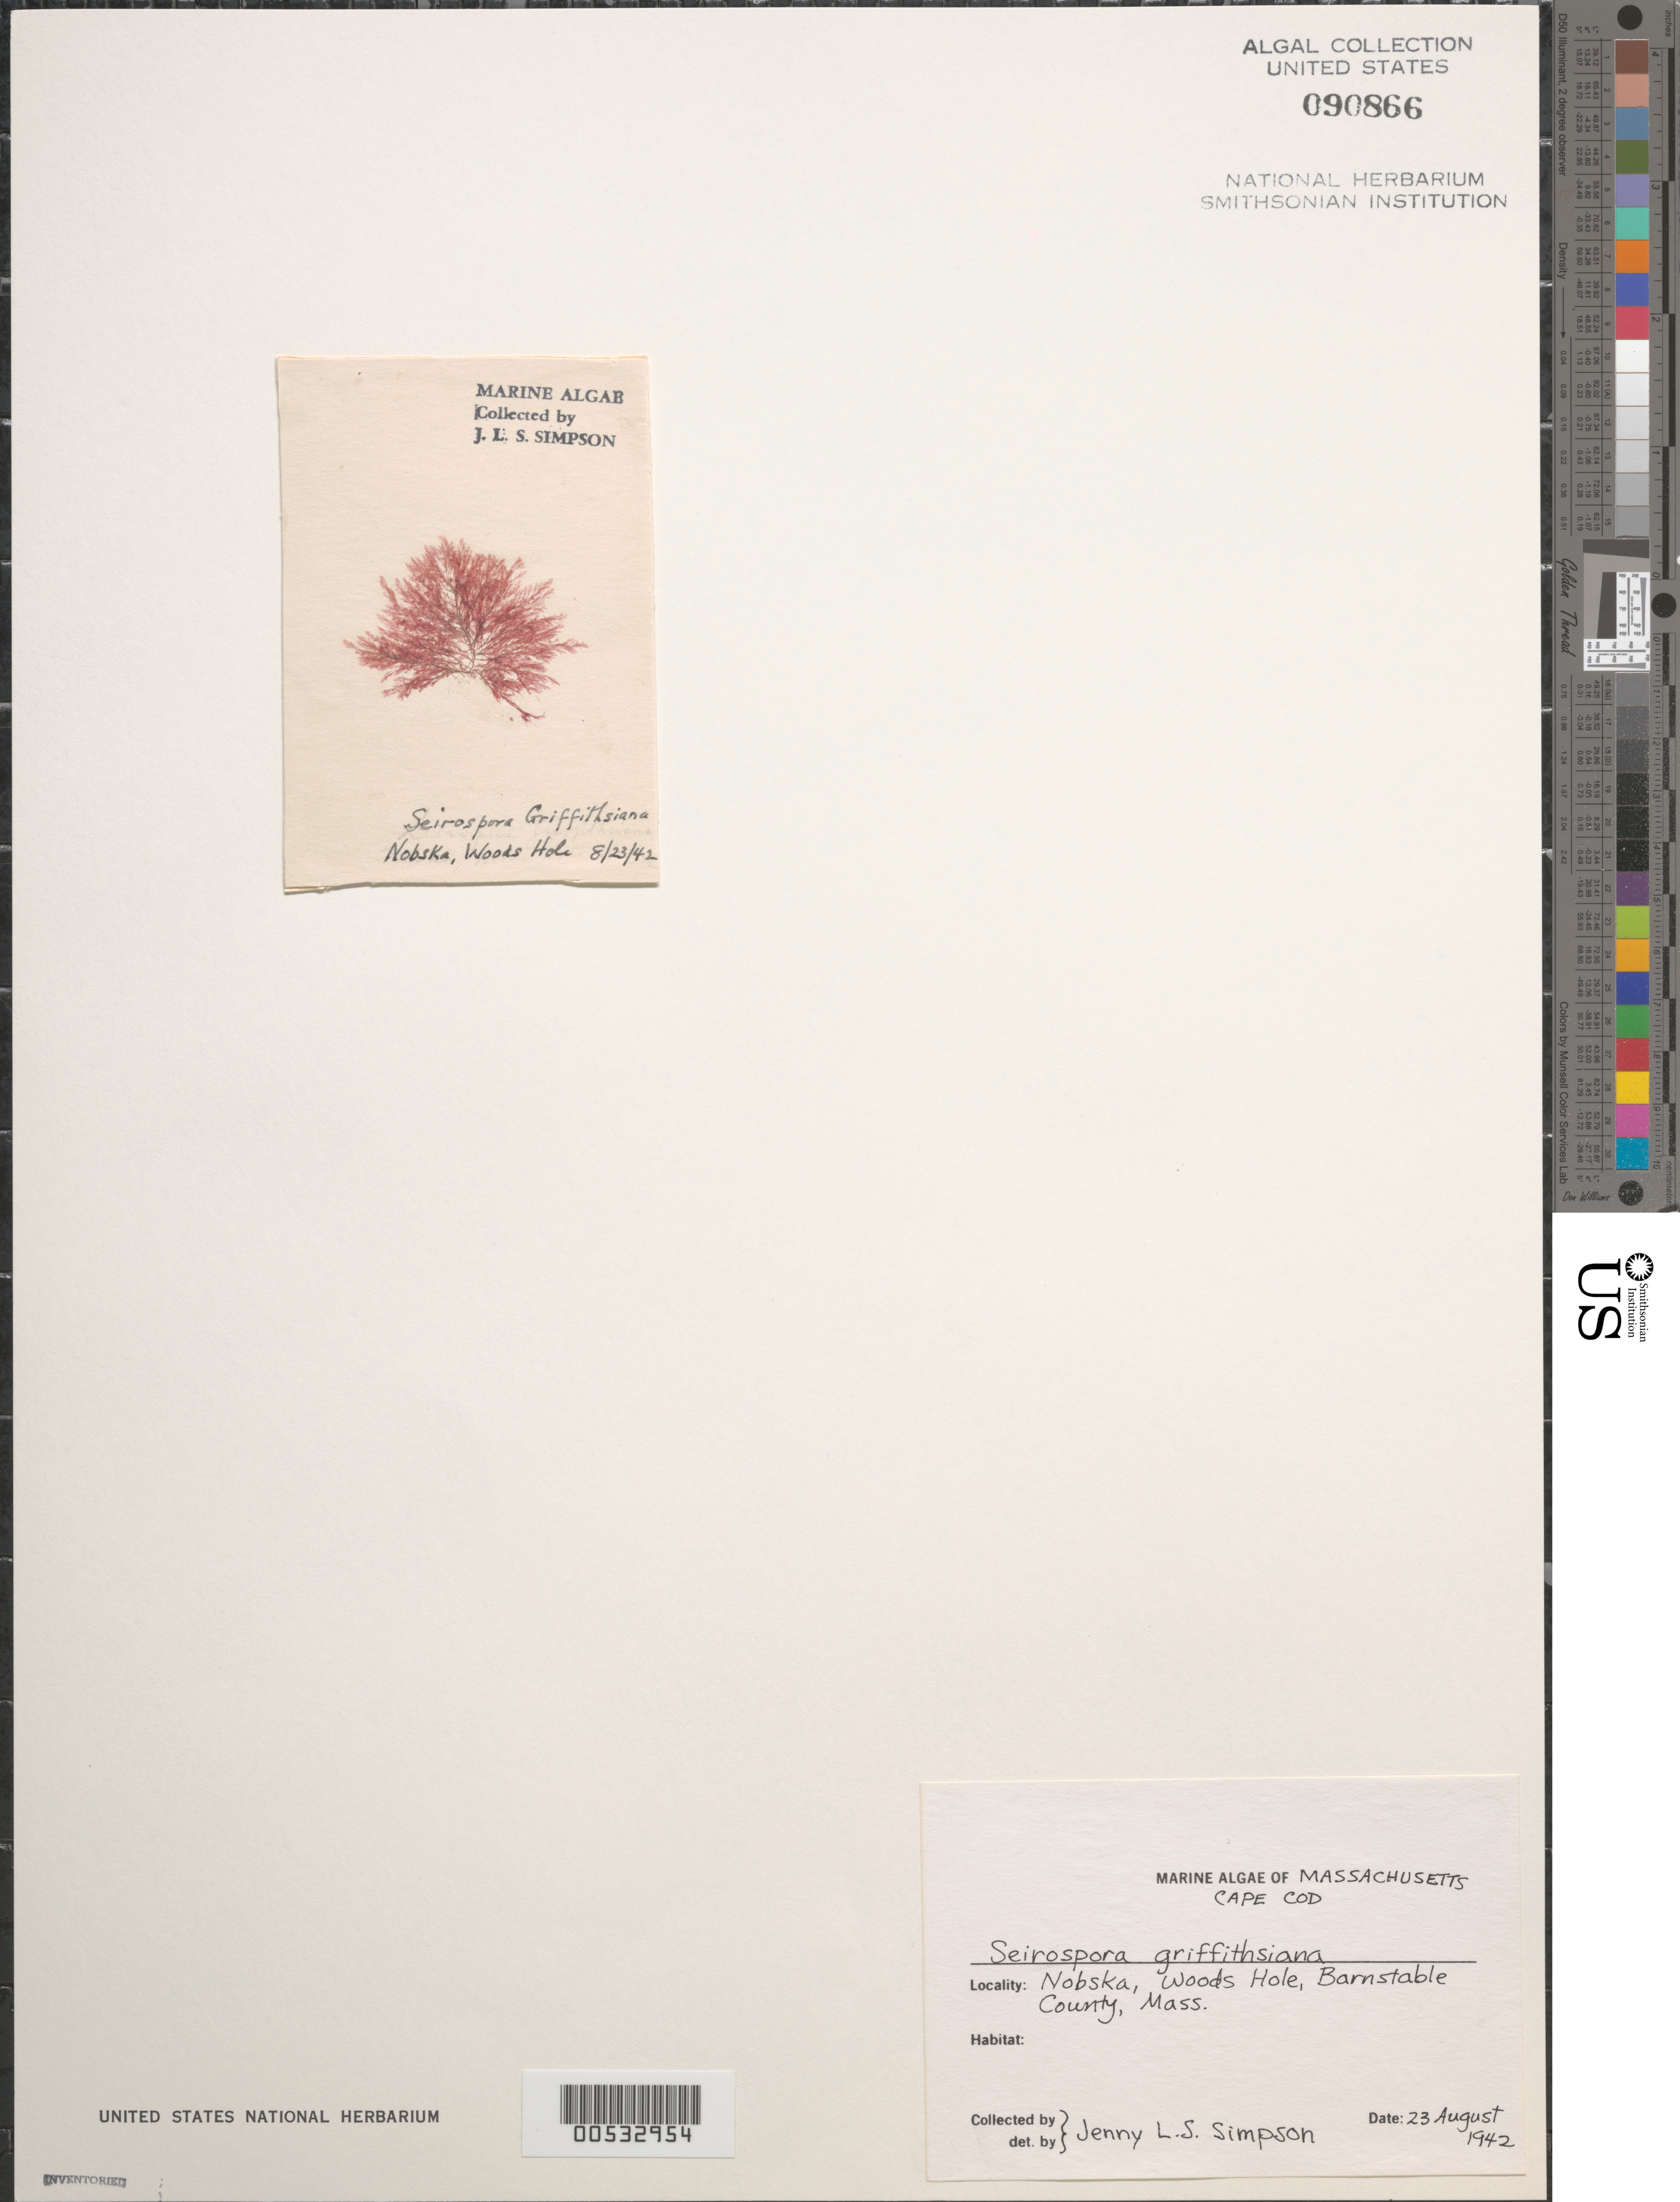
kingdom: Plantae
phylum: Rhodophyta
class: Florideophyceae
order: Ceramiales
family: Callithamniaceae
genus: Seirospora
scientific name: Seirospora interrupta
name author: (Sm.) F. Schmitz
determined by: Algae name updating Project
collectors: J. Simpson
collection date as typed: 23 Aug 1942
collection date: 1942-08-23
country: United States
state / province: Massachusetts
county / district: Barnstable County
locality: Woods Hole, Nobska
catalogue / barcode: US 90866